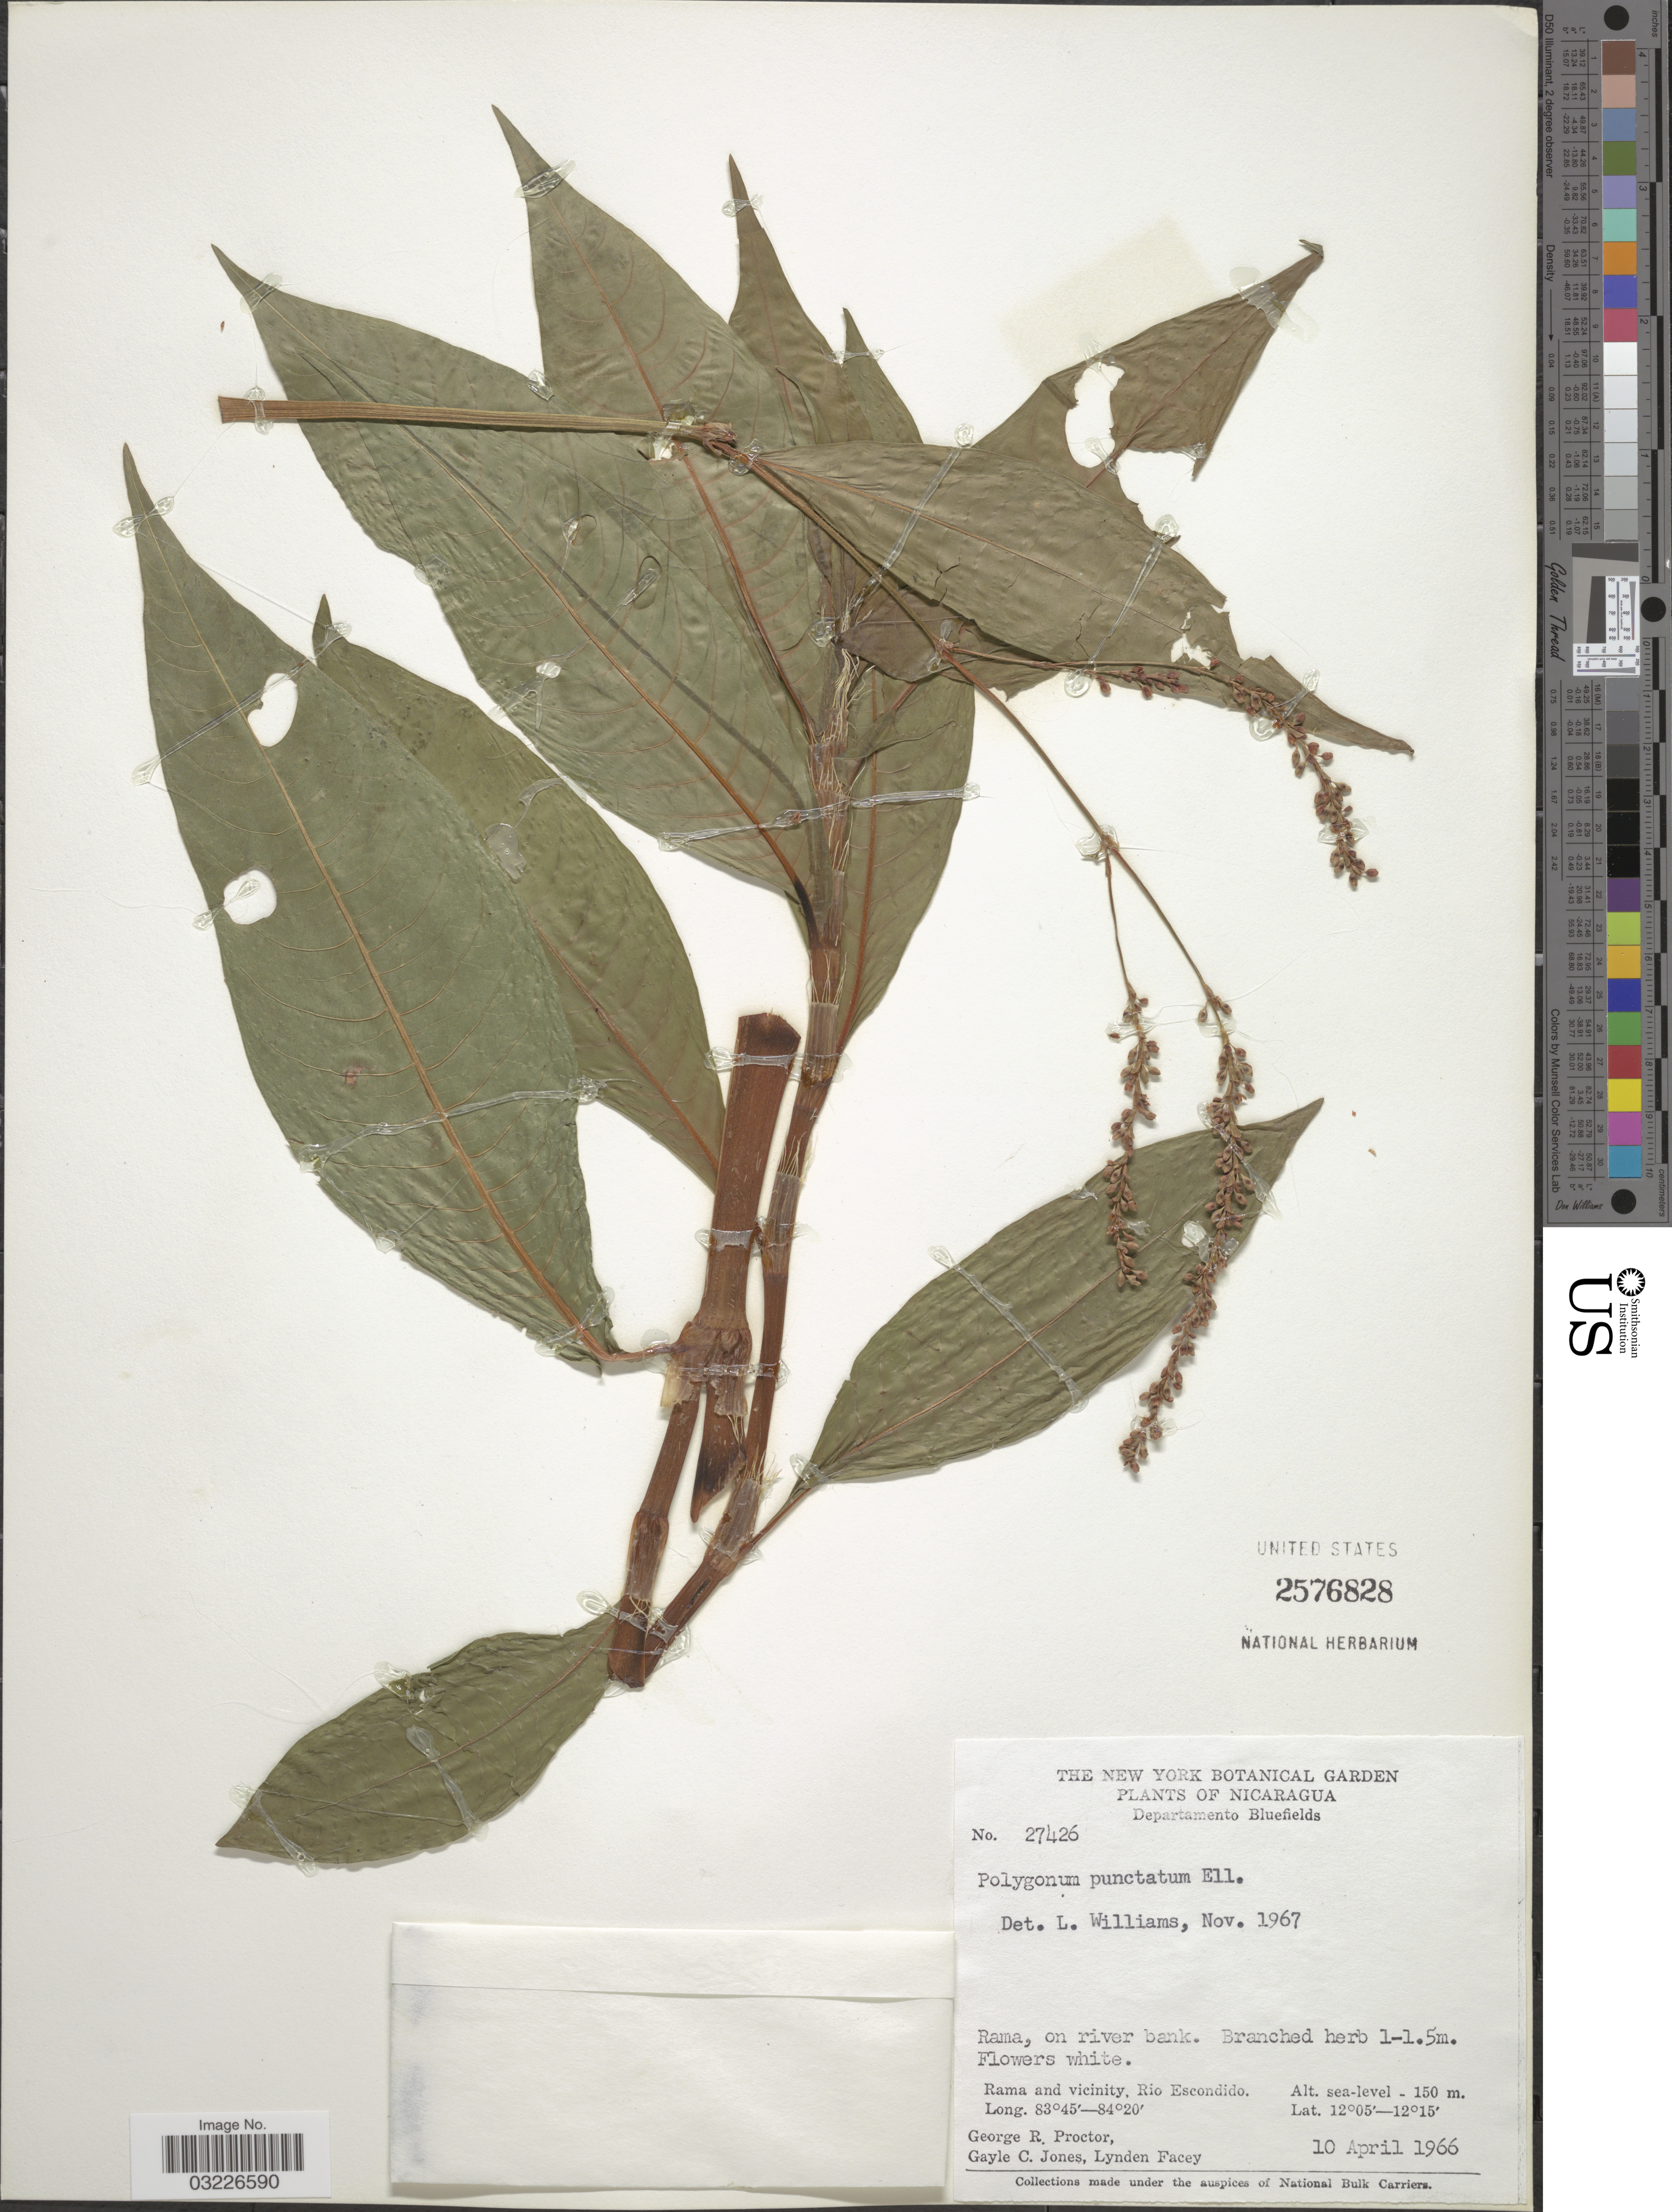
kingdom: Plantae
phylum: Tracheophyta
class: Magnoliopsida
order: Caryophyllales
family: Polygonaceae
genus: Polygonum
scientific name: Polygonum opelousanum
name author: Riddell ex Small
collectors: G. Proctor, G. C. Jones & L. Facey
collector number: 27426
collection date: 1966-04-10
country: Nicaragua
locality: Departamento Bluefields. Rama, on river bank. Rama and vicinity, Rio Escondido.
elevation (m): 0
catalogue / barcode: US 2576828